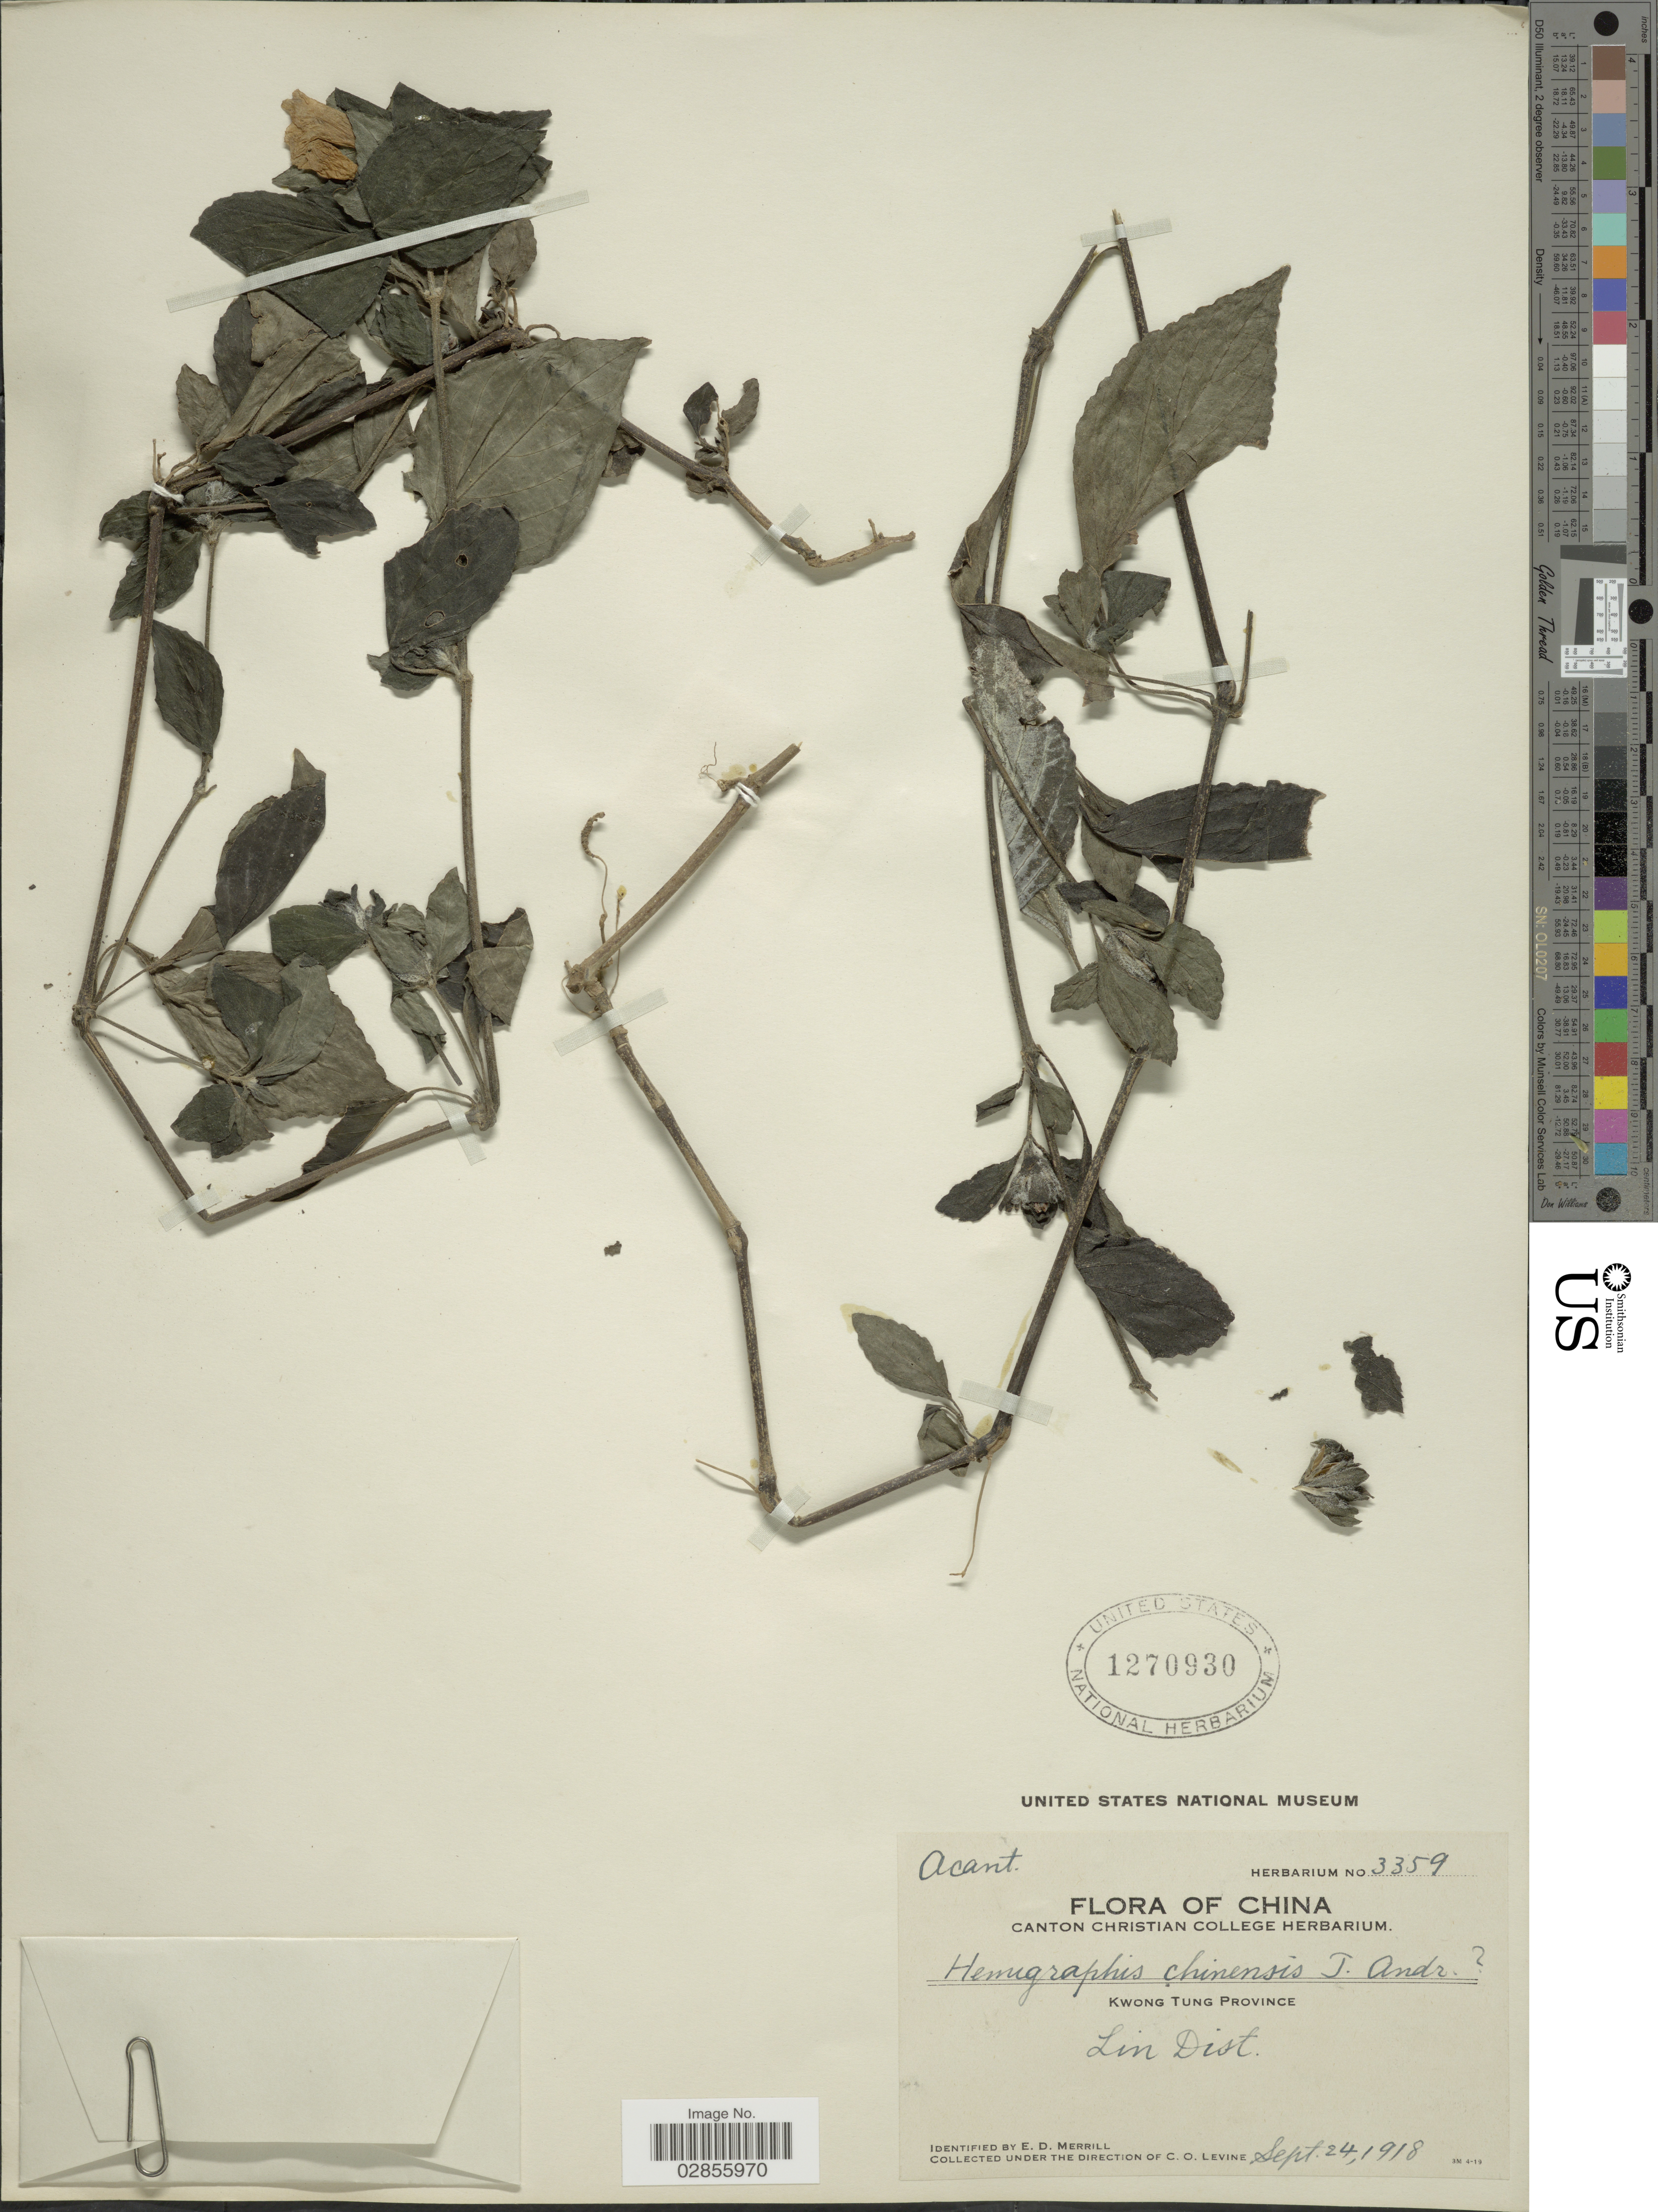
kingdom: Plantae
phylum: Tracheophyta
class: Magnoliopsida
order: Lamiales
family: Acanthaceae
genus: Hemigraphis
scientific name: Hemigraphis chinensis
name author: (Nees) T. Anderson ex Hemsl.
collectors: C. O. Levine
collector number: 3359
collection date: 1918-09-24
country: China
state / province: Guangdong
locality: Kwong Tung Province. Lin Dist.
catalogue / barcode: US 1270930